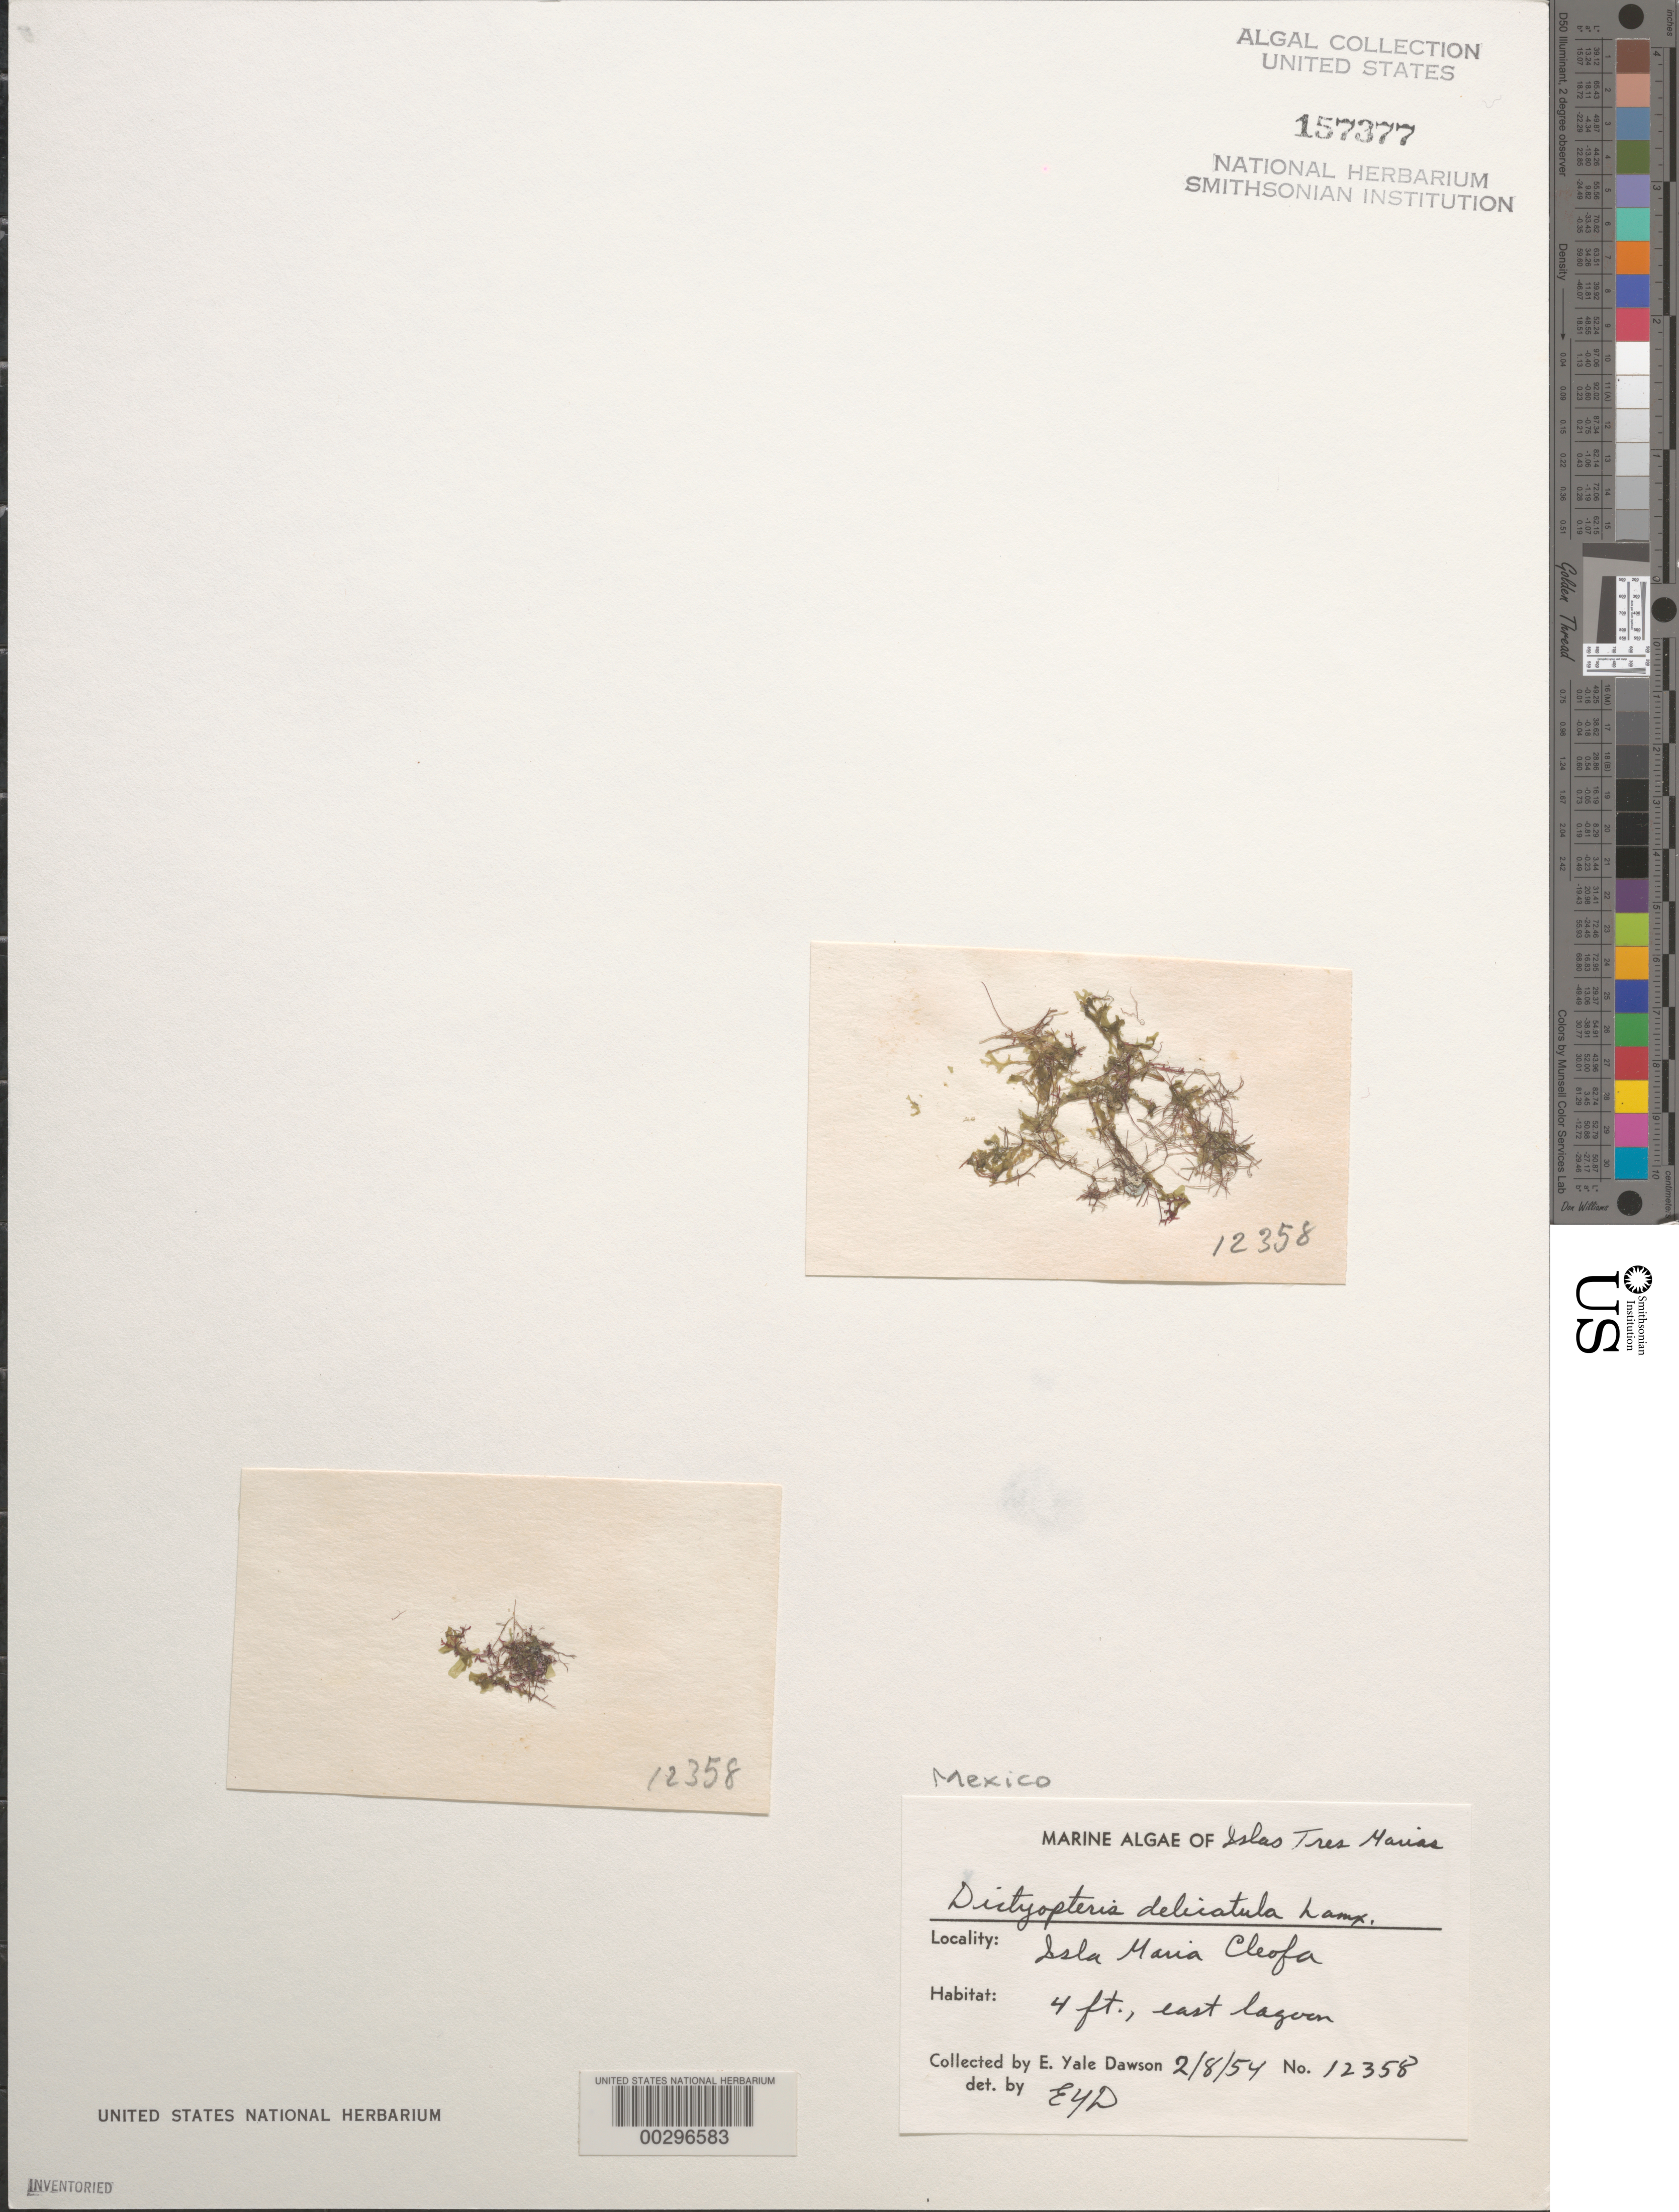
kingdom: Chromista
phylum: Ochrophyta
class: Phaeophyceae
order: Dictyotales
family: Dictyotaceae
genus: Dictyopteris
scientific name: Dictyopteris delicatula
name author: J.V.Lamouroux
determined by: Dawson, E. Y.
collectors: E. Y. Dawson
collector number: EYD 12358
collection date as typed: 08 Feb 1954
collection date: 1954-02-08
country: Mexico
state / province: Nayarit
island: Isla Maria Cleofa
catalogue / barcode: US 157377